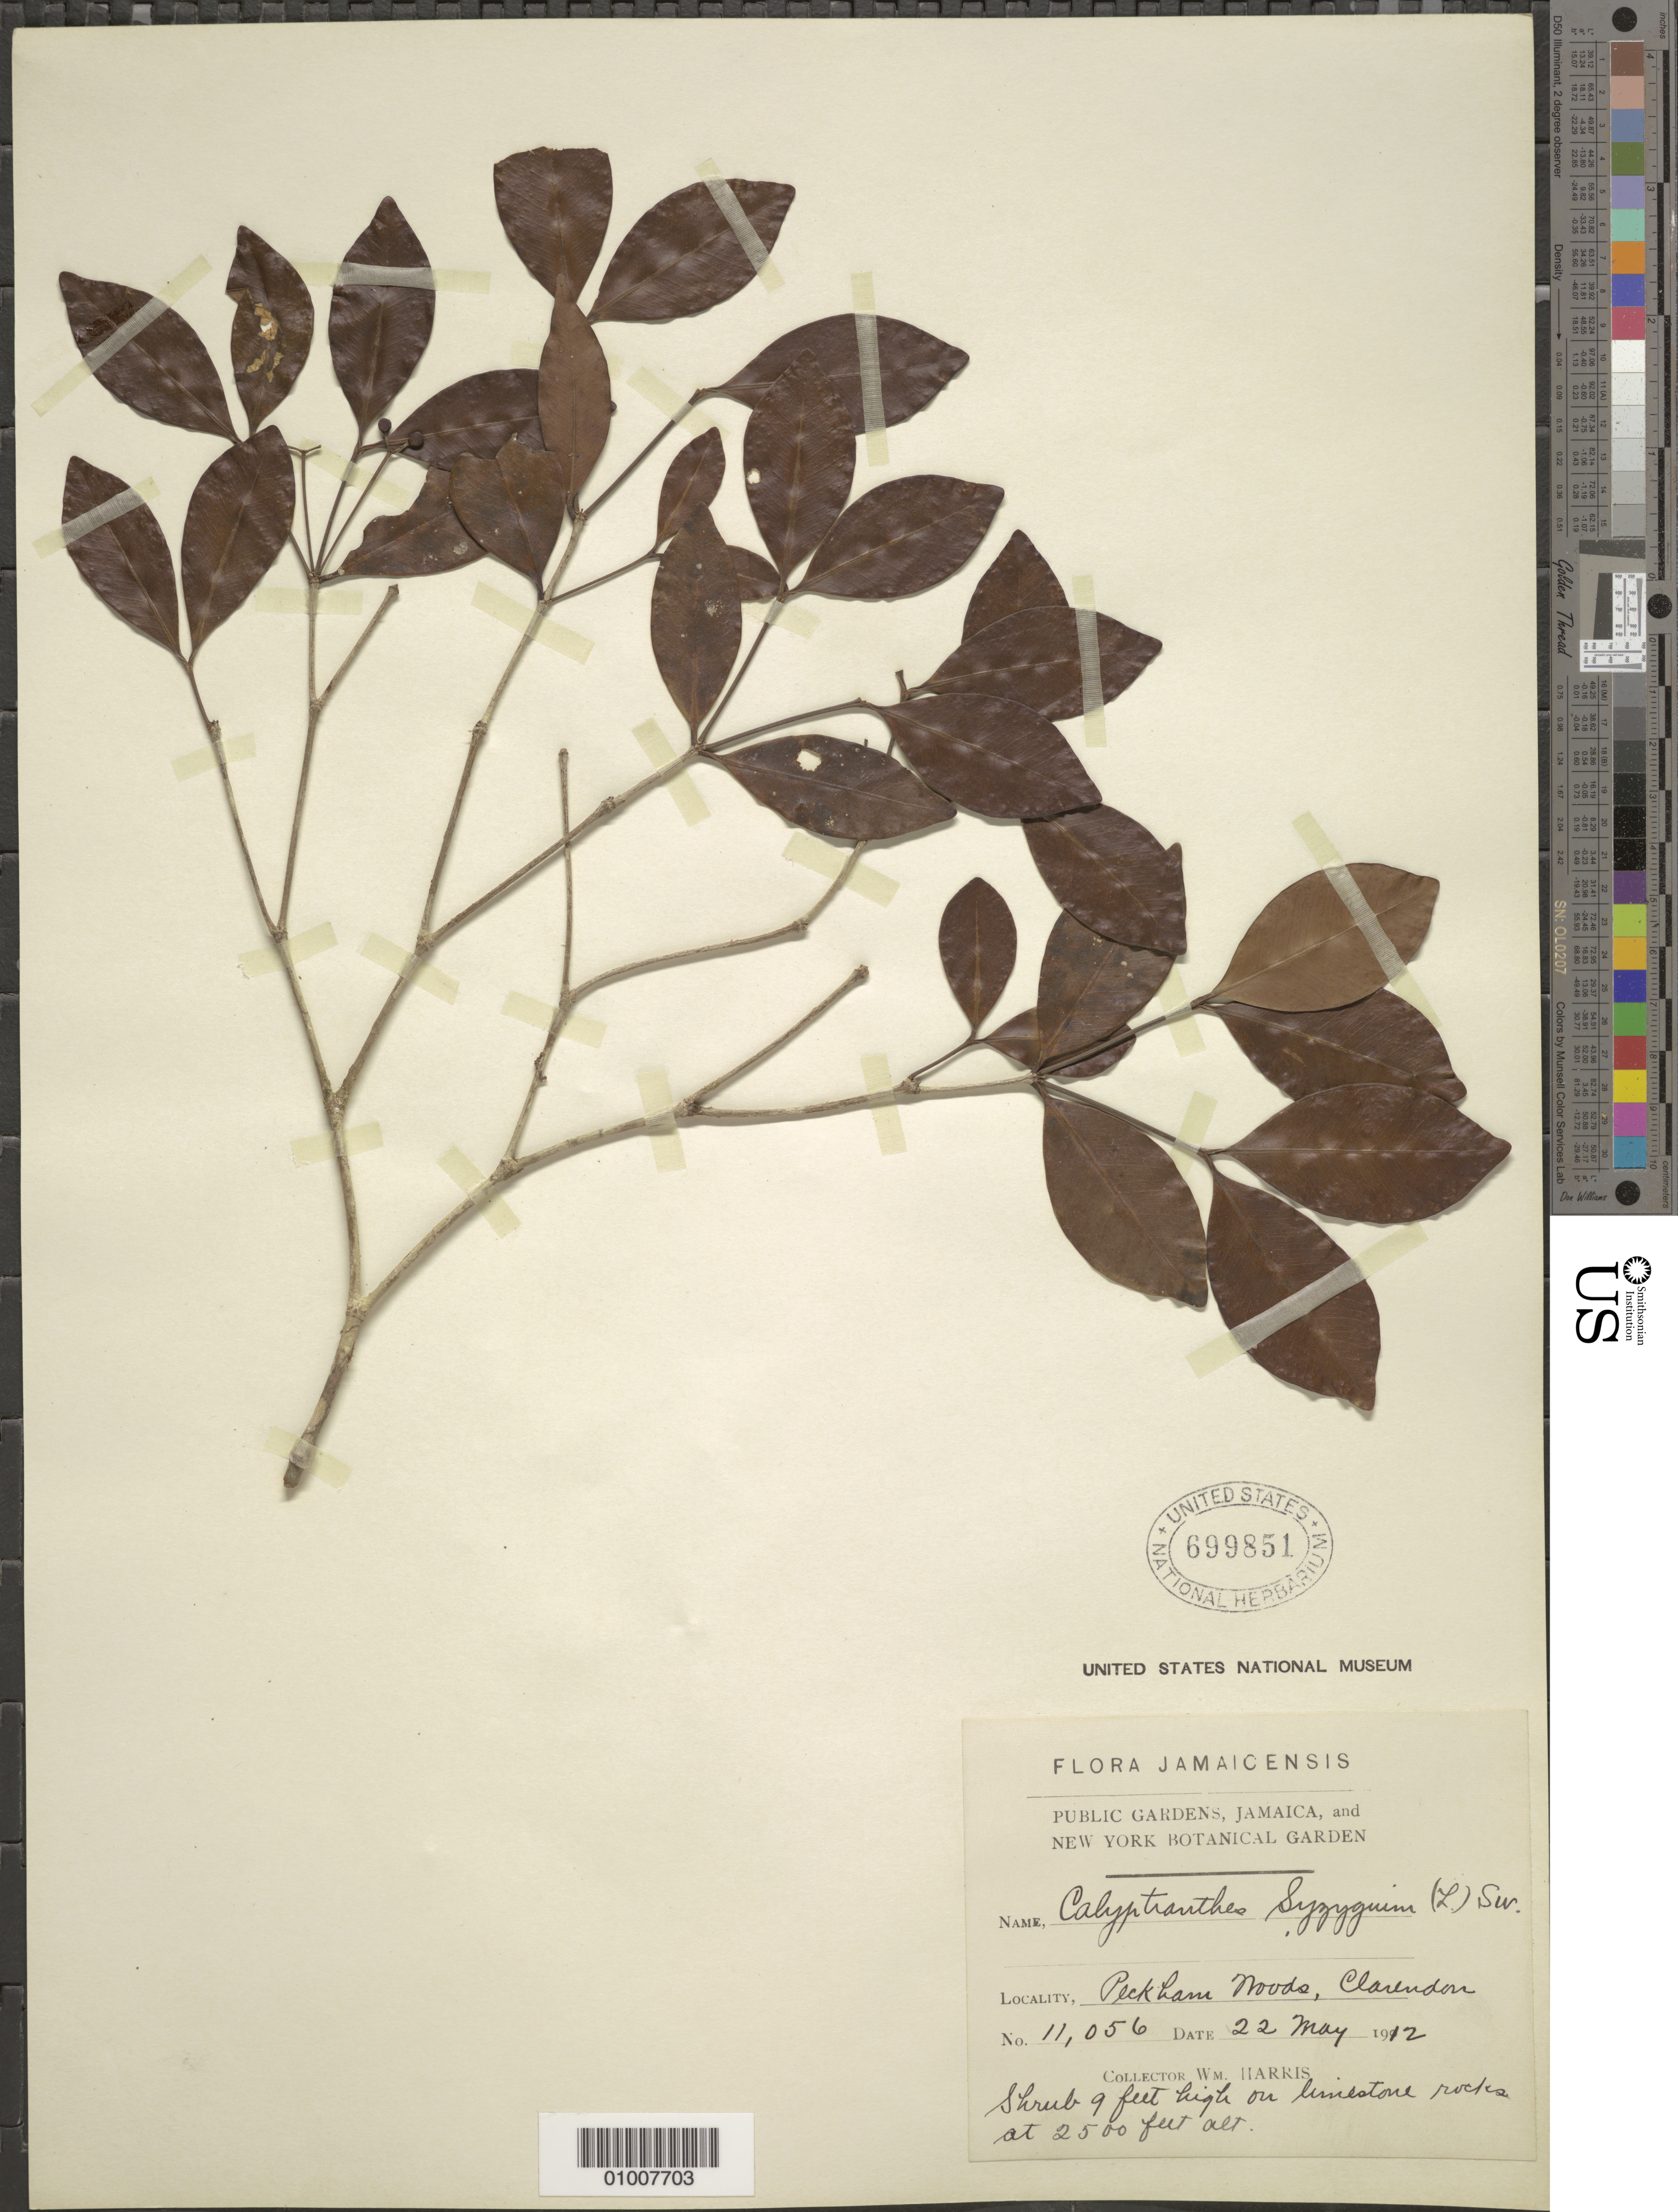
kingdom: Plantae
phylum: Tracheophyta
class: Magnoliopsida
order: Myrtales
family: Myrtaceae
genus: Myrcia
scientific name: Myrcia zuzygium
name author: (L.) A.R. Lourenço & E. Lucas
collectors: W. H. Harris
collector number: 11056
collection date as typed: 22 May 1912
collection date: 1912-05-22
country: Jamaica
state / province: Clarendon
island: Jamaica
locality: Peckham Woods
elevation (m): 762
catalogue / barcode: US 699851